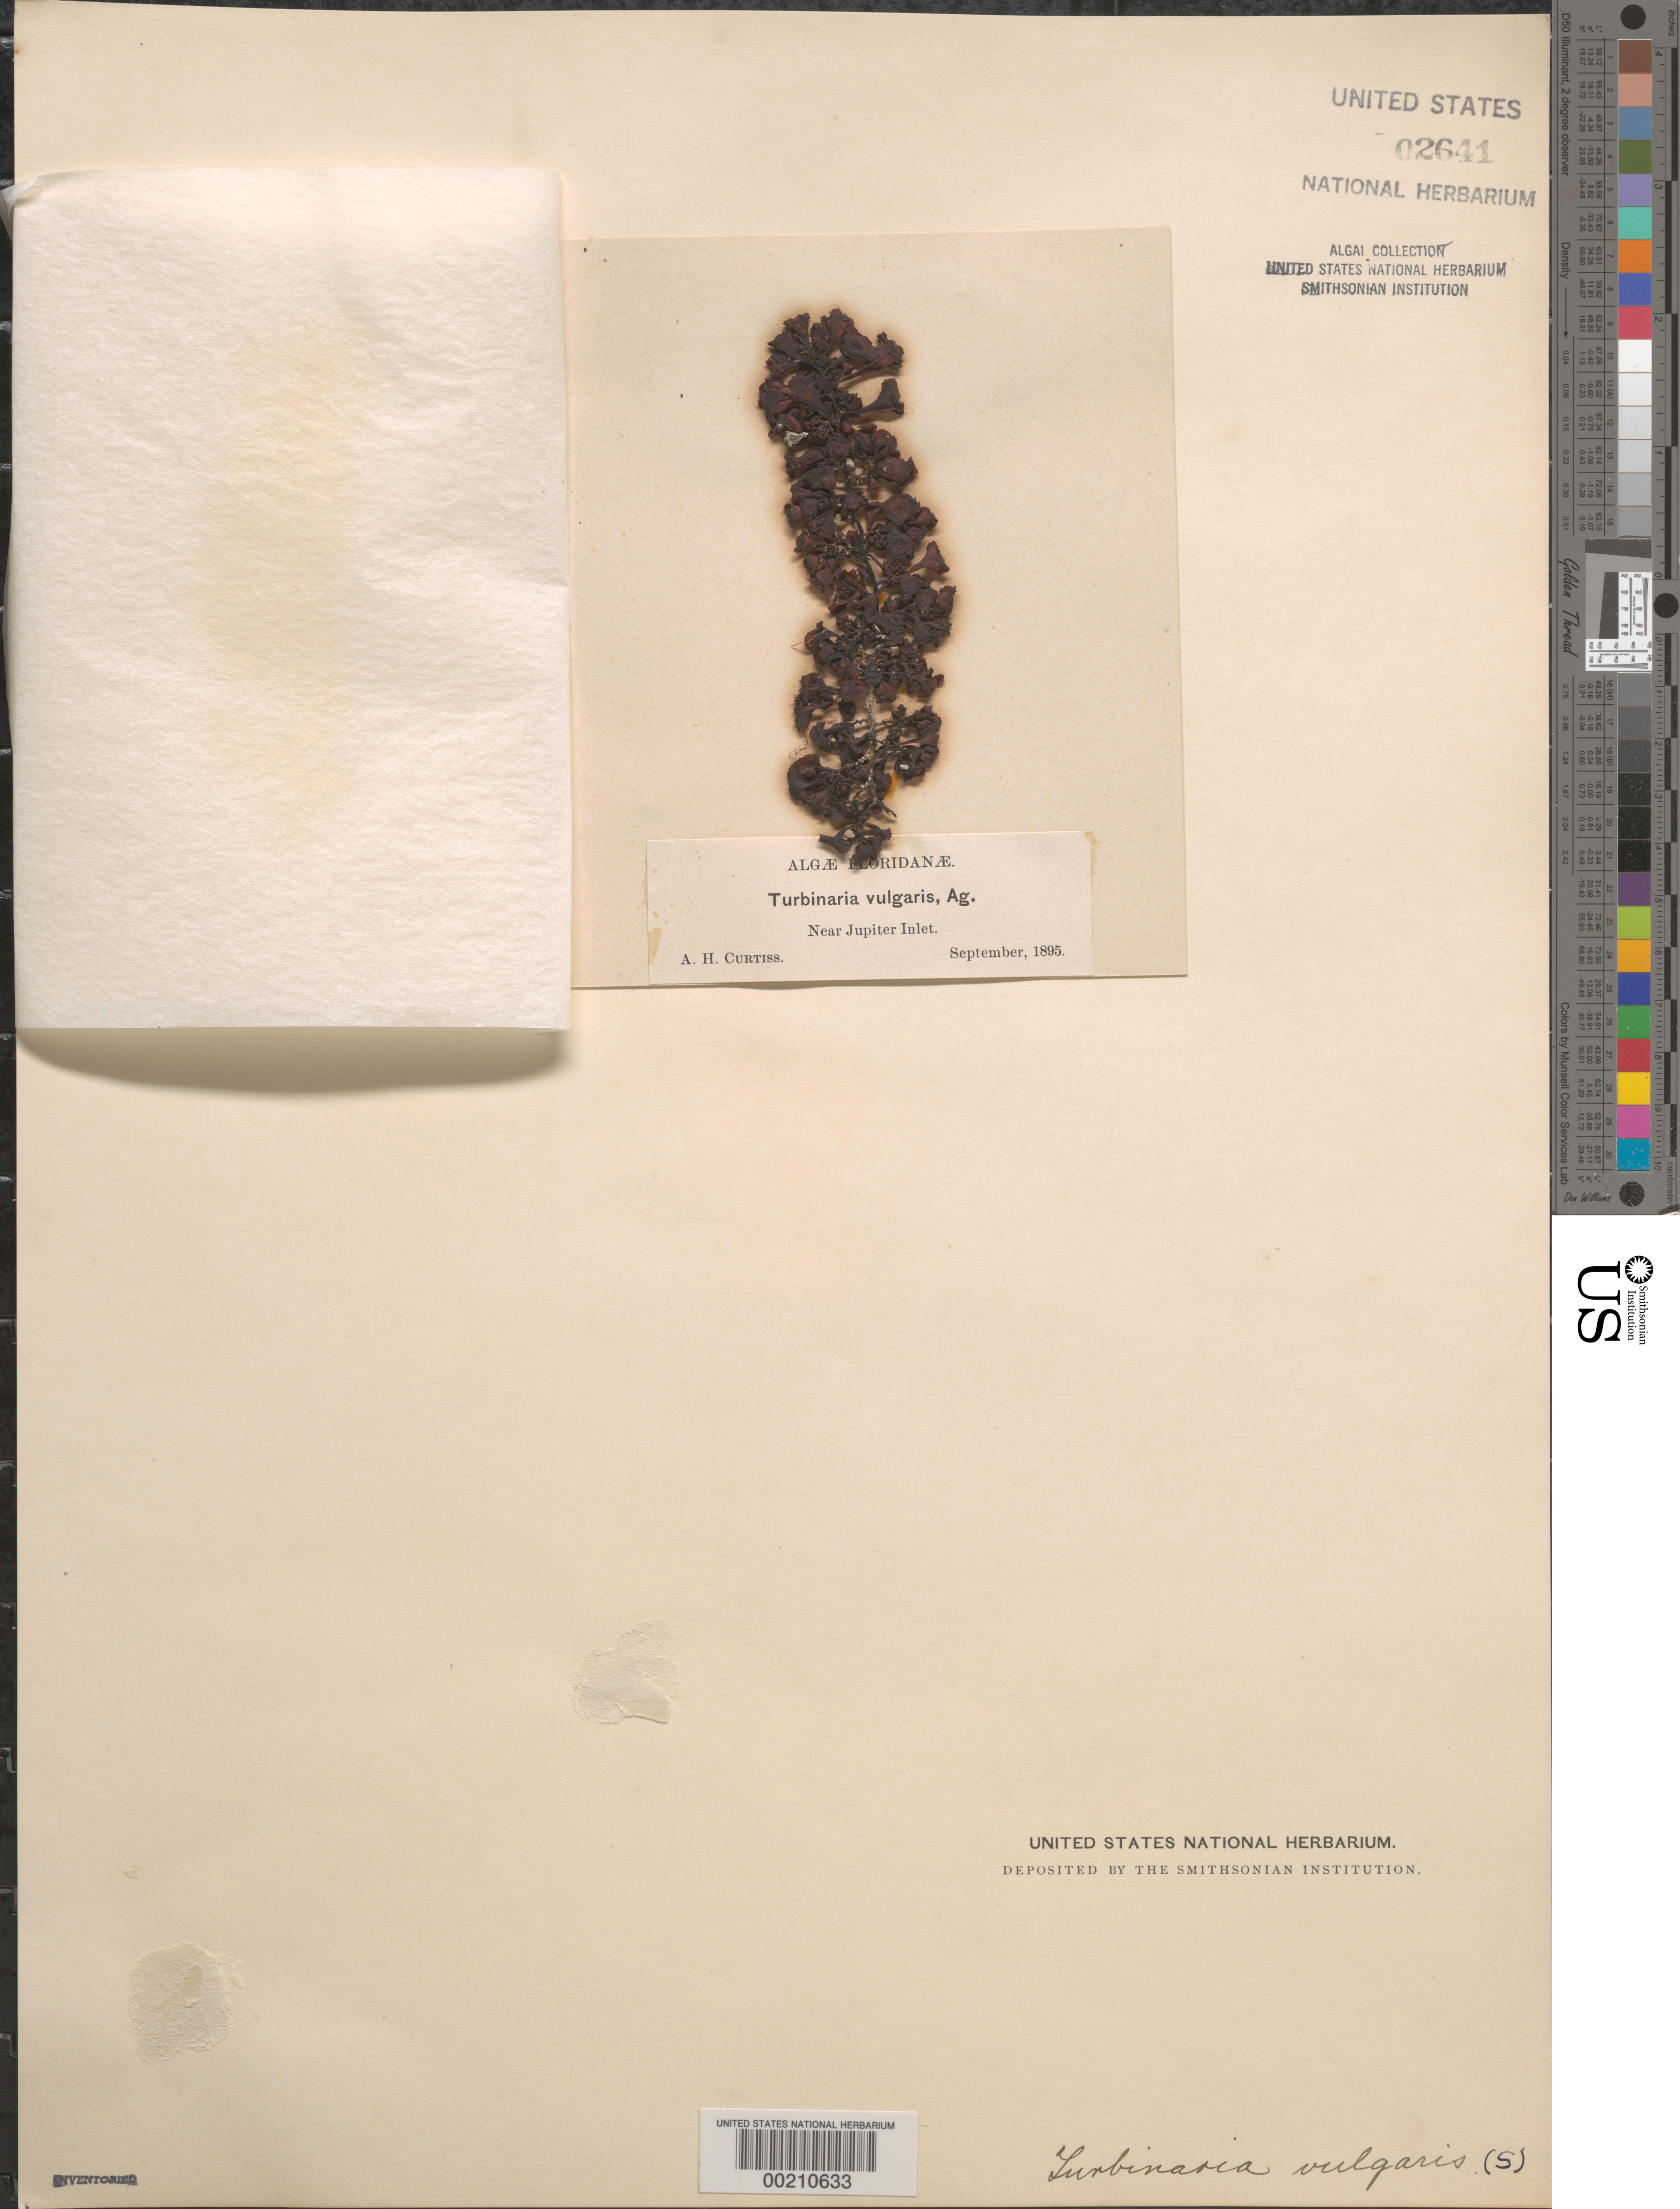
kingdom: Chromista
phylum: Ochrophyta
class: Phaeophyceae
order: Fucales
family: Sargassaceae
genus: Turbinaria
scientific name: Turbinaria vulgaris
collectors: A. H. Curtiss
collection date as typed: Sep 1895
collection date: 1895-09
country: United States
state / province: Florida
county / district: Palm Beach County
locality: Near Jupiter Inlet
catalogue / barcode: US 2641